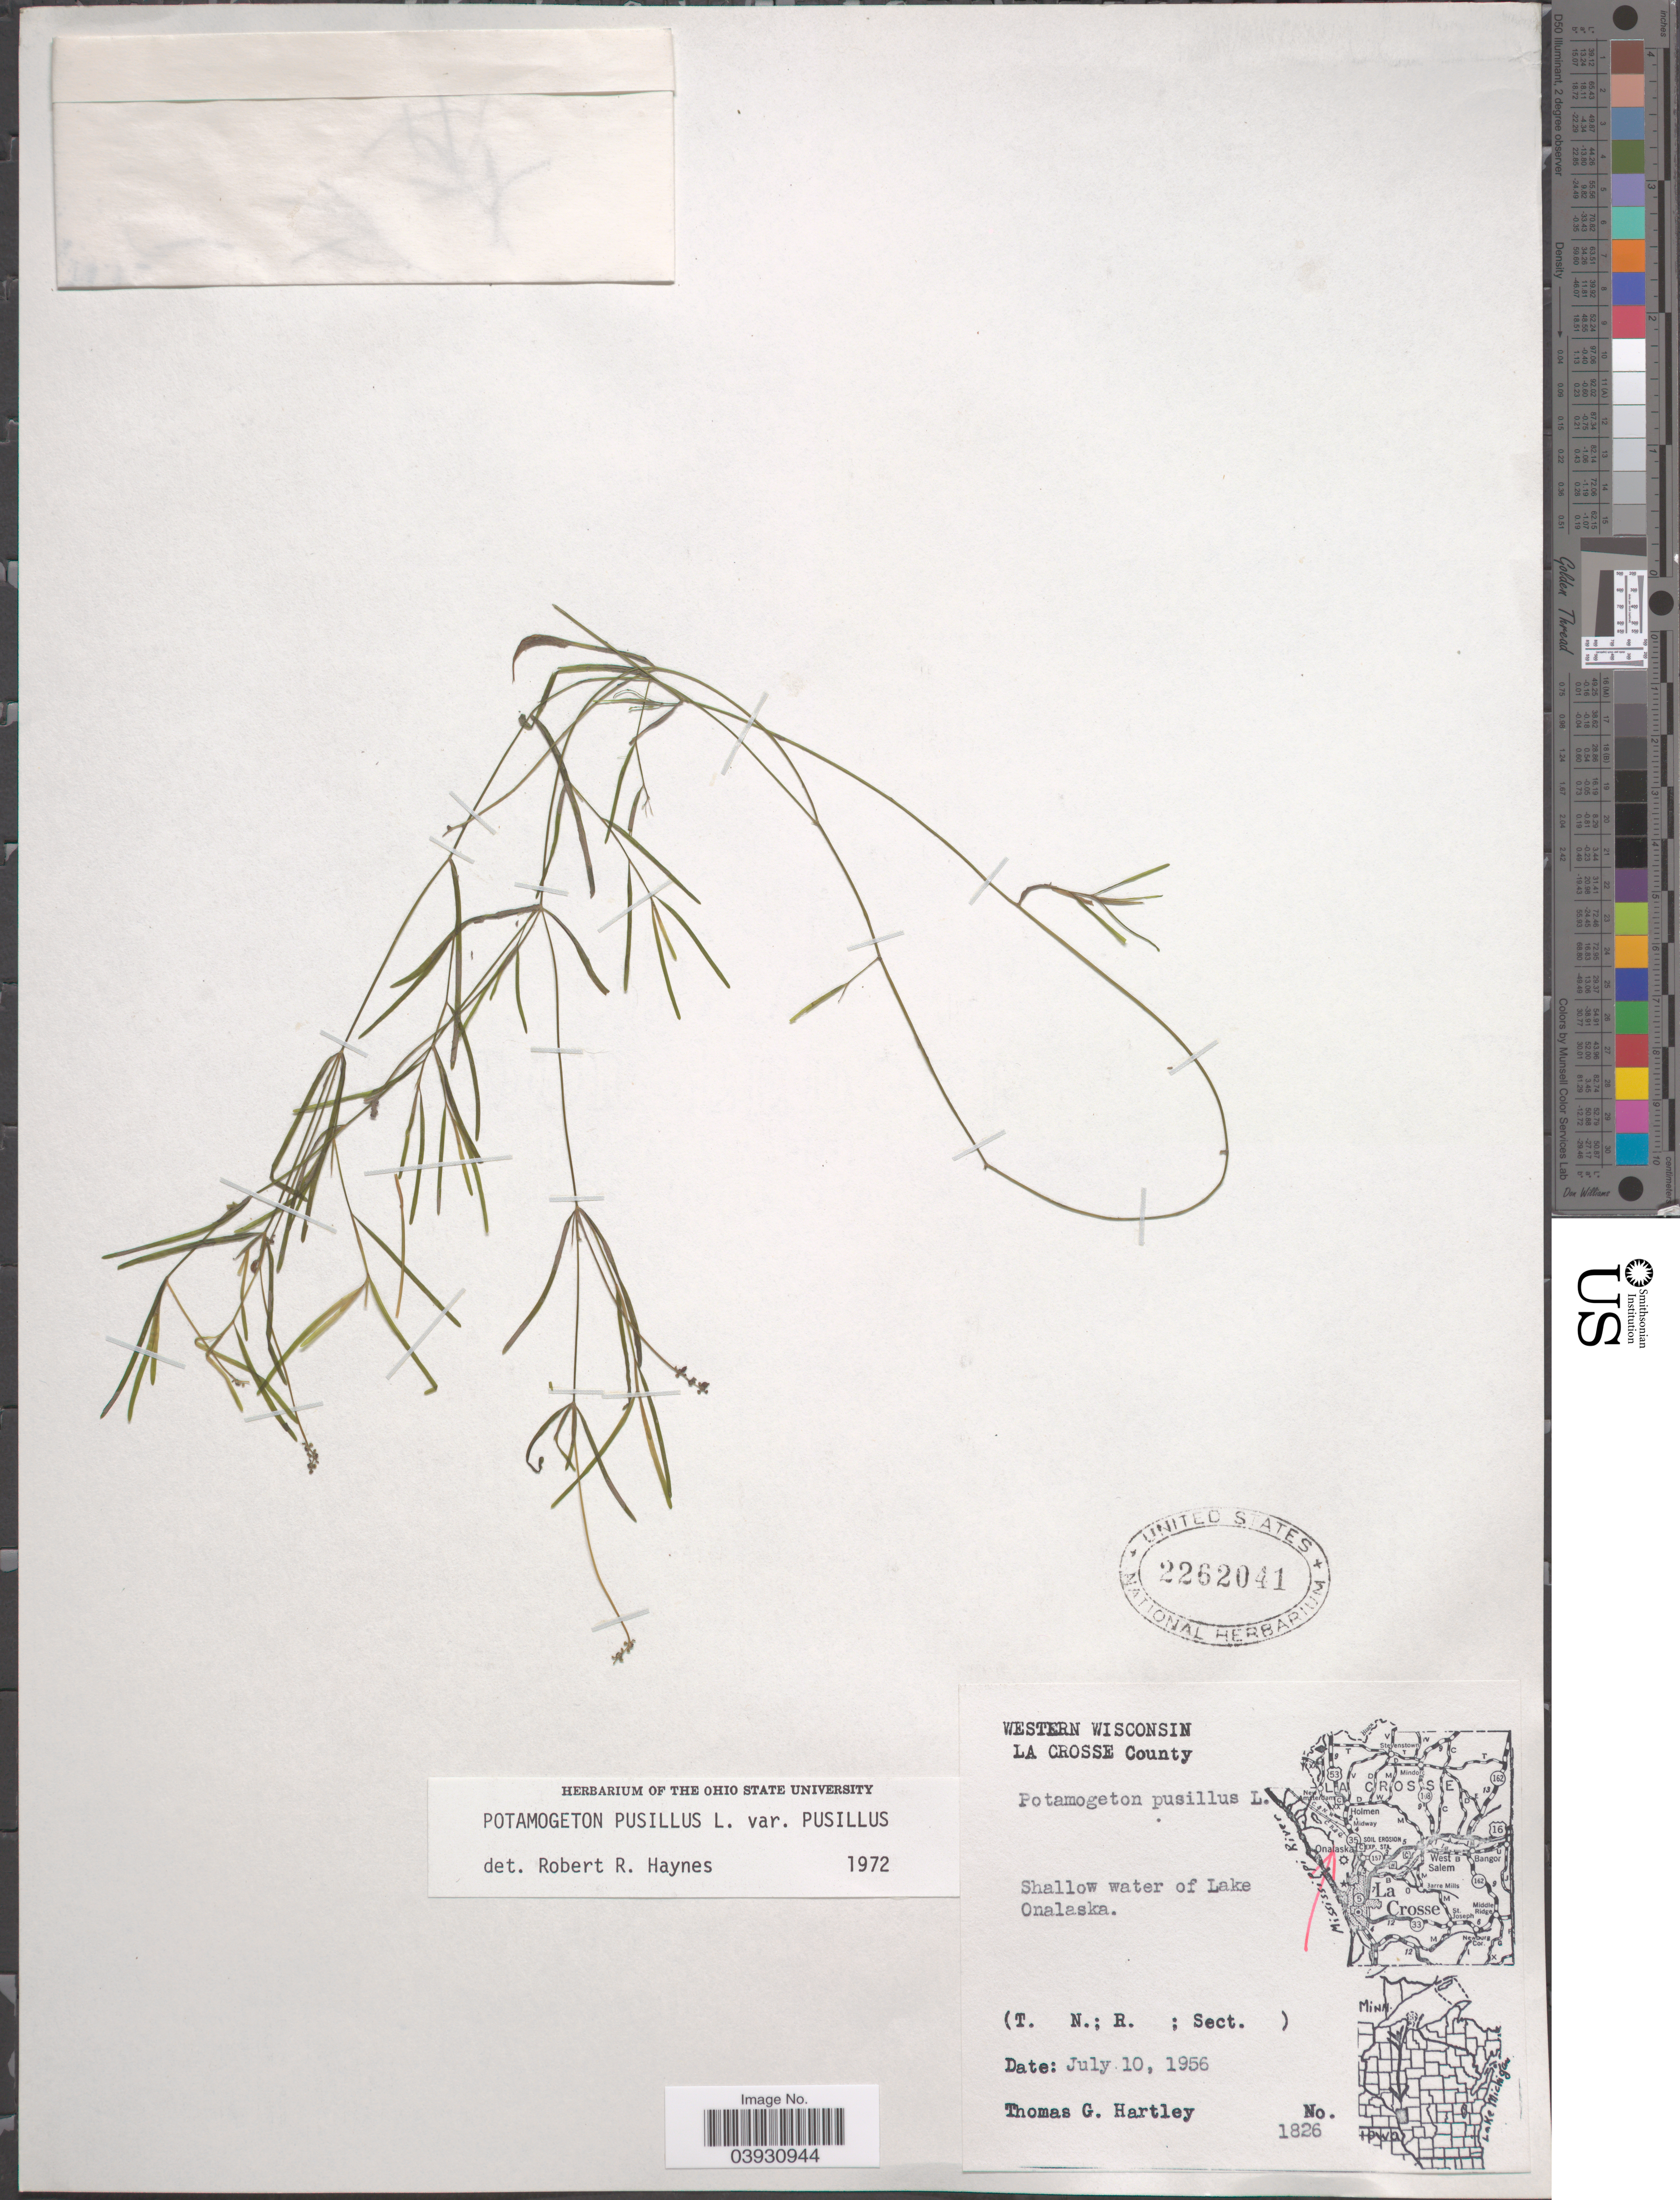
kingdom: Plantae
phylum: Tracheophyta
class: Liliopsida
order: Alismatales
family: Potamogetonaceae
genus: Potamogeton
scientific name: Potamogeton pusillus var. pusillus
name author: L.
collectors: T. G. Hartley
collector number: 1826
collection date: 1956-07-10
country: United States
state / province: Wisconsin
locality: Western Wisconsin. La Crosse County. Shallow water of Lake Onalaska.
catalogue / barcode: US 2262041